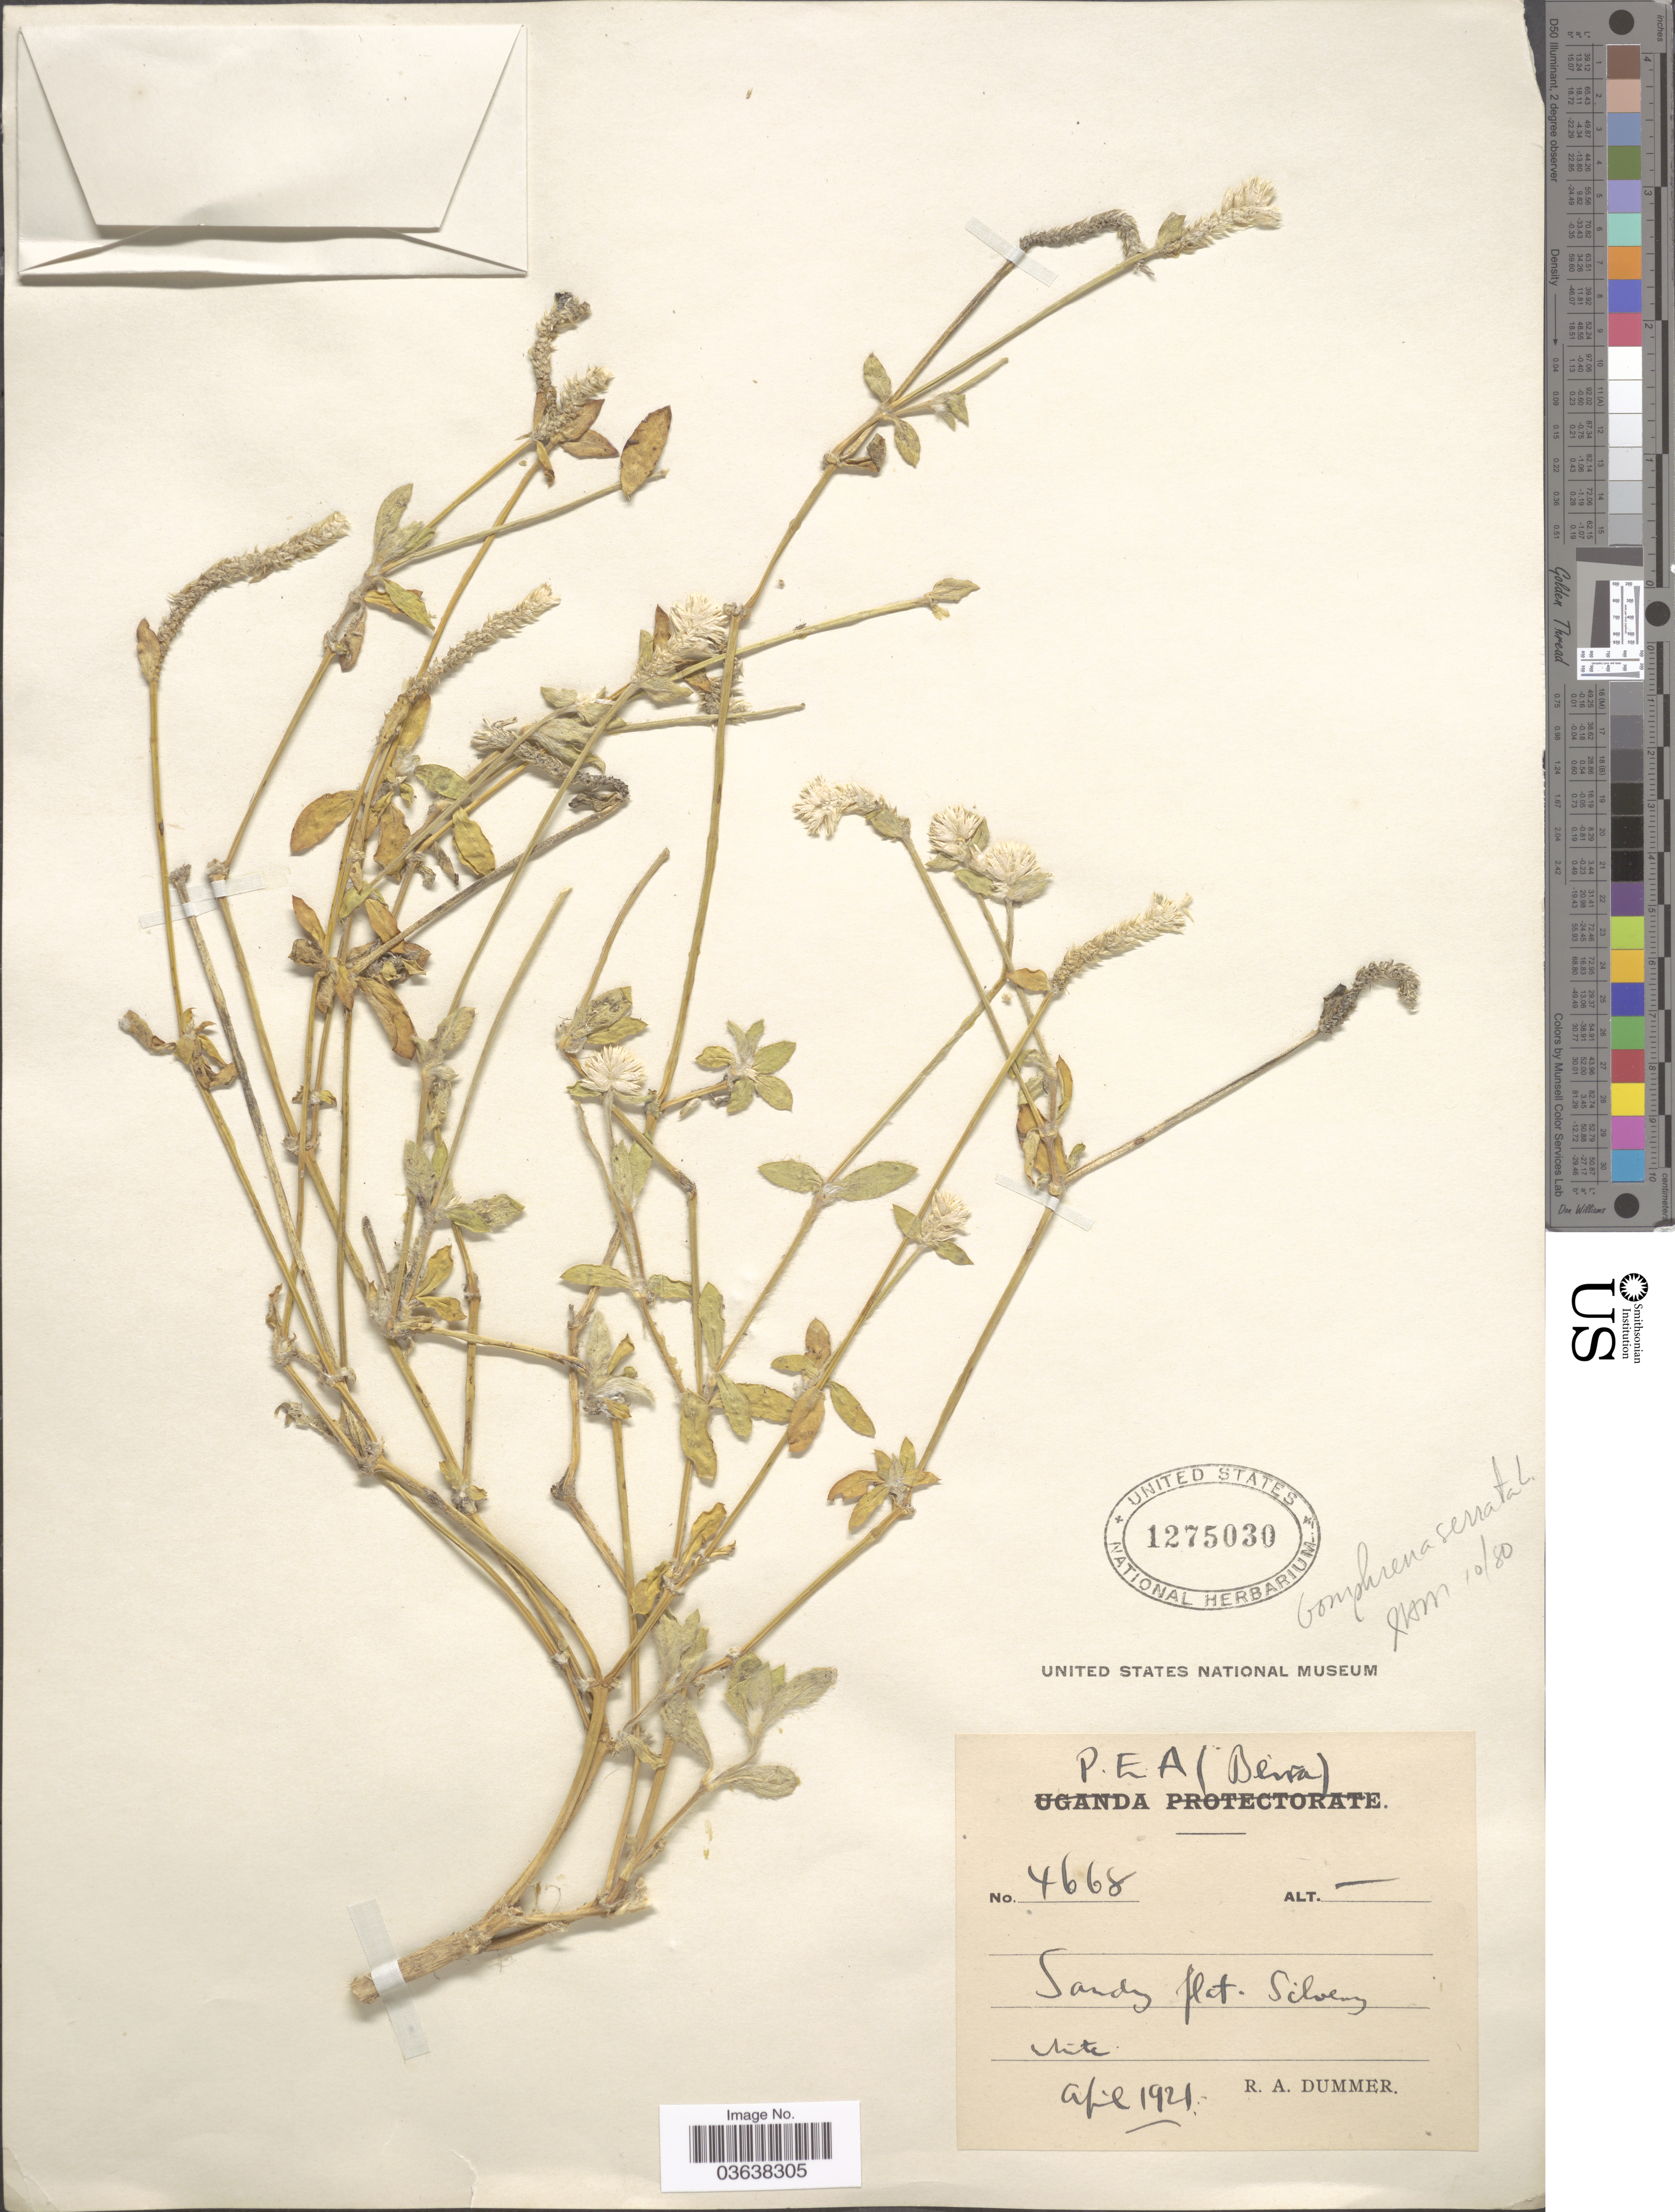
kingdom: Plantae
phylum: Tracheophyta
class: Magnoliopsida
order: Caryophyllales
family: Amaranthaceae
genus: Gomphrena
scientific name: Gomphrena serrata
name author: L.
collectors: R. Dümmer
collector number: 4668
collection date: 1921-04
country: Mozambique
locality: P. E. A. (Beira).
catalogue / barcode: US 1275030